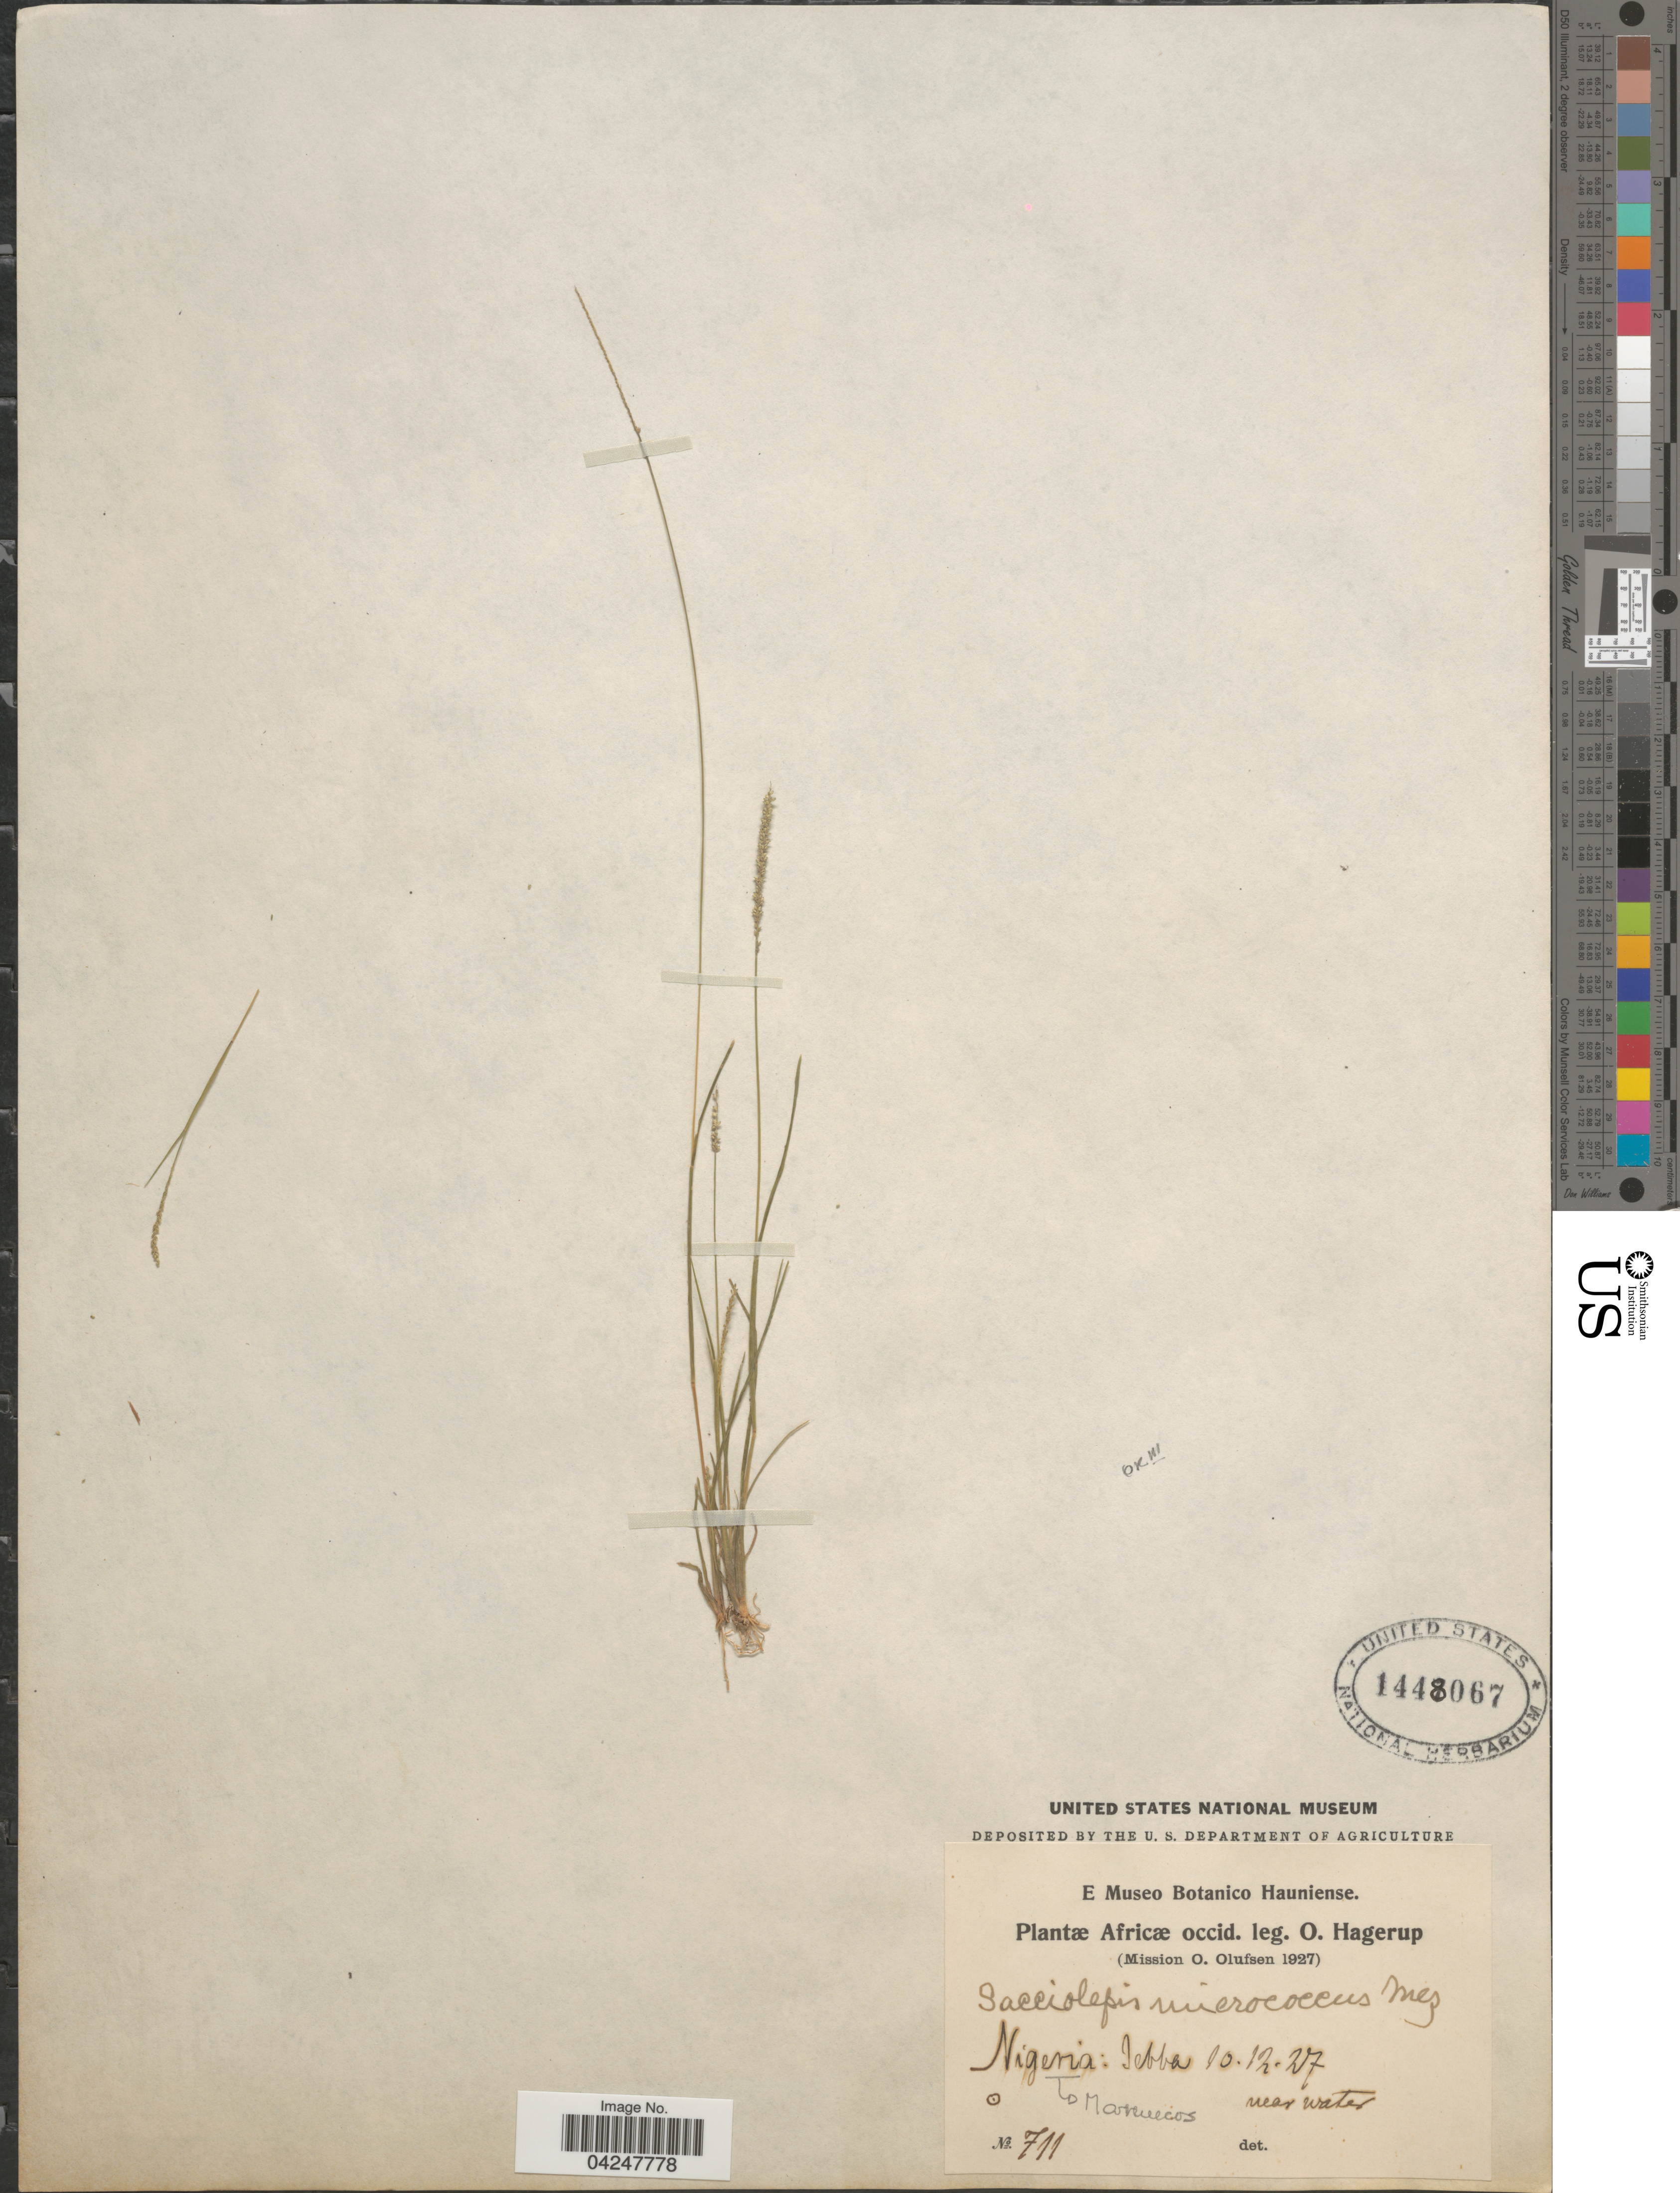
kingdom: Plantae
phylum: Tracheophyta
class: Liliopsida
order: Poales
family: Poaceae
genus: Sacciolepis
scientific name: Sacciolepis micrococca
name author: Mez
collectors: O. Hagerup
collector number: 711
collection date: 1927-12-10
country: Nigeria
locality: Africæ occid. (Nission O. Olufsen 1927). Jebba. To Marruecos.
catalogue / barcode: US 1448067